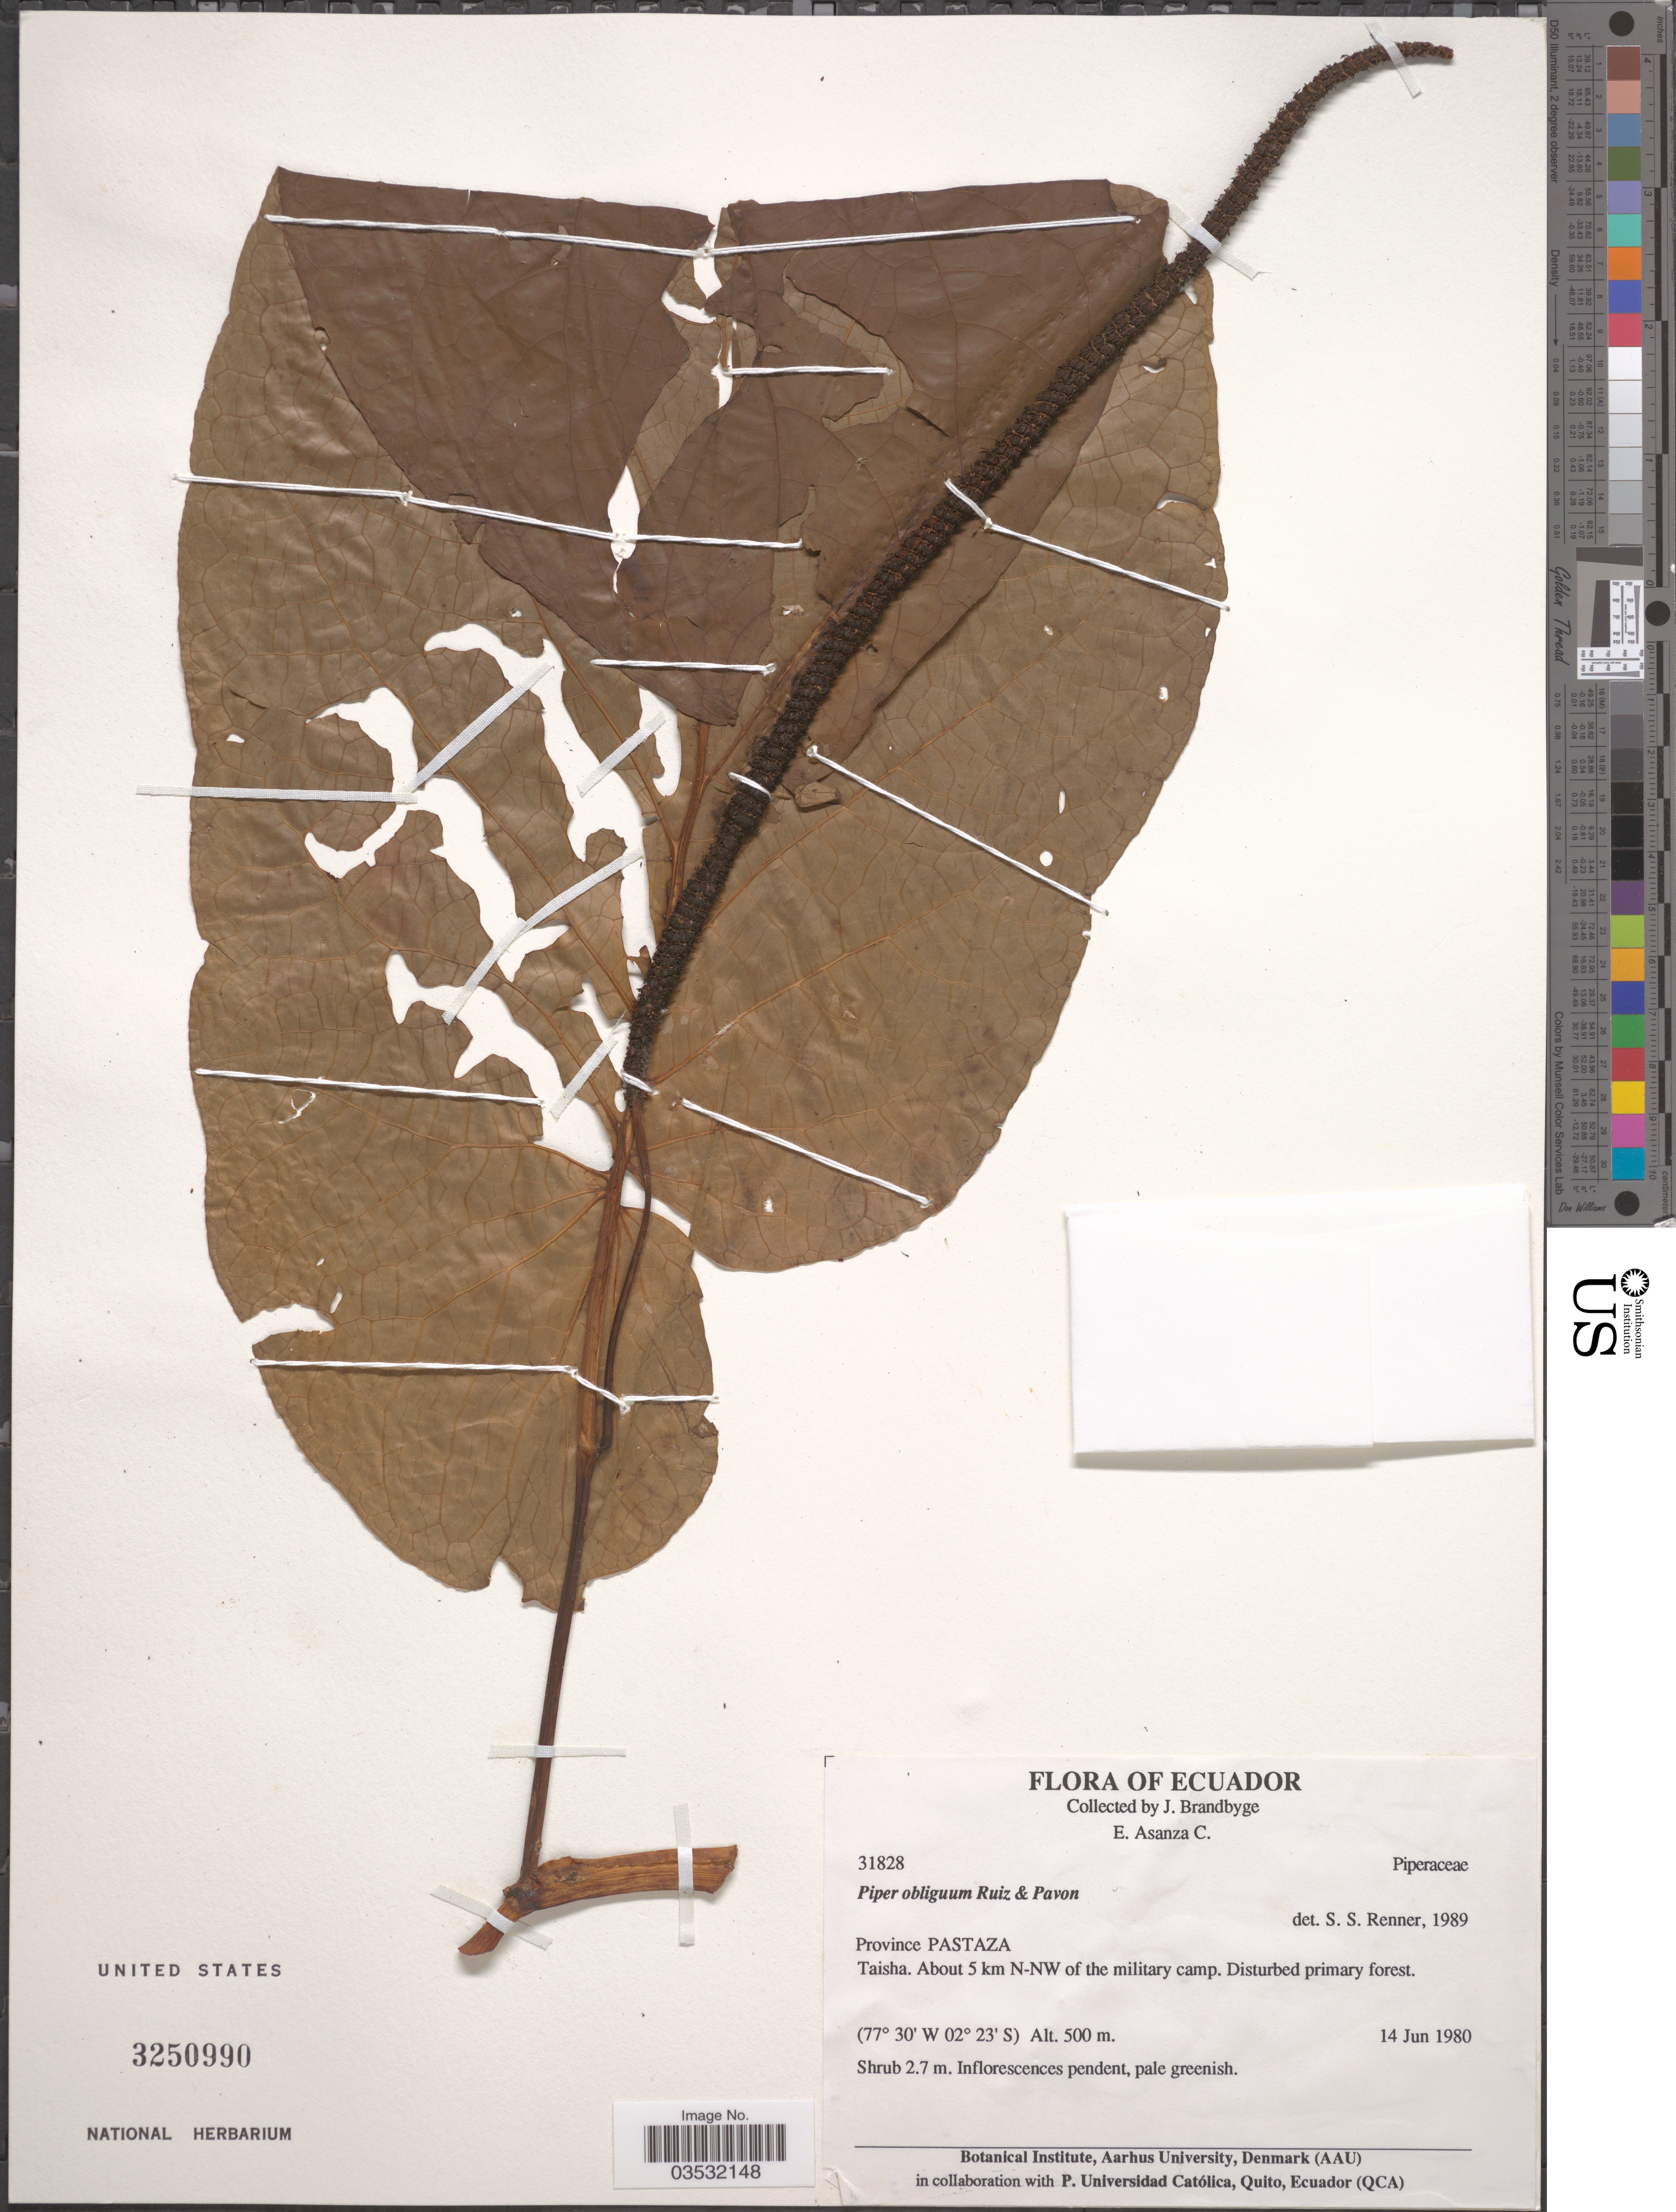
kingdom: Plantae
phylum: Tracheophyta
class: Magnoliopsida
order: Piperales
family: Piperaceae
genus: Piper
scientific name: Piper obliquum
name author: Ruiz & Pav.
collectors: J. Brandbyge & E. Asanza C.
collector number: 31828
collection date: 1980-06-14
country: Ecuador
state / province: Pastaza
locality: Taisha. About 5 km N-NW of the military camp.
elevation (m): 500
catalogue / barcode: US 3250990